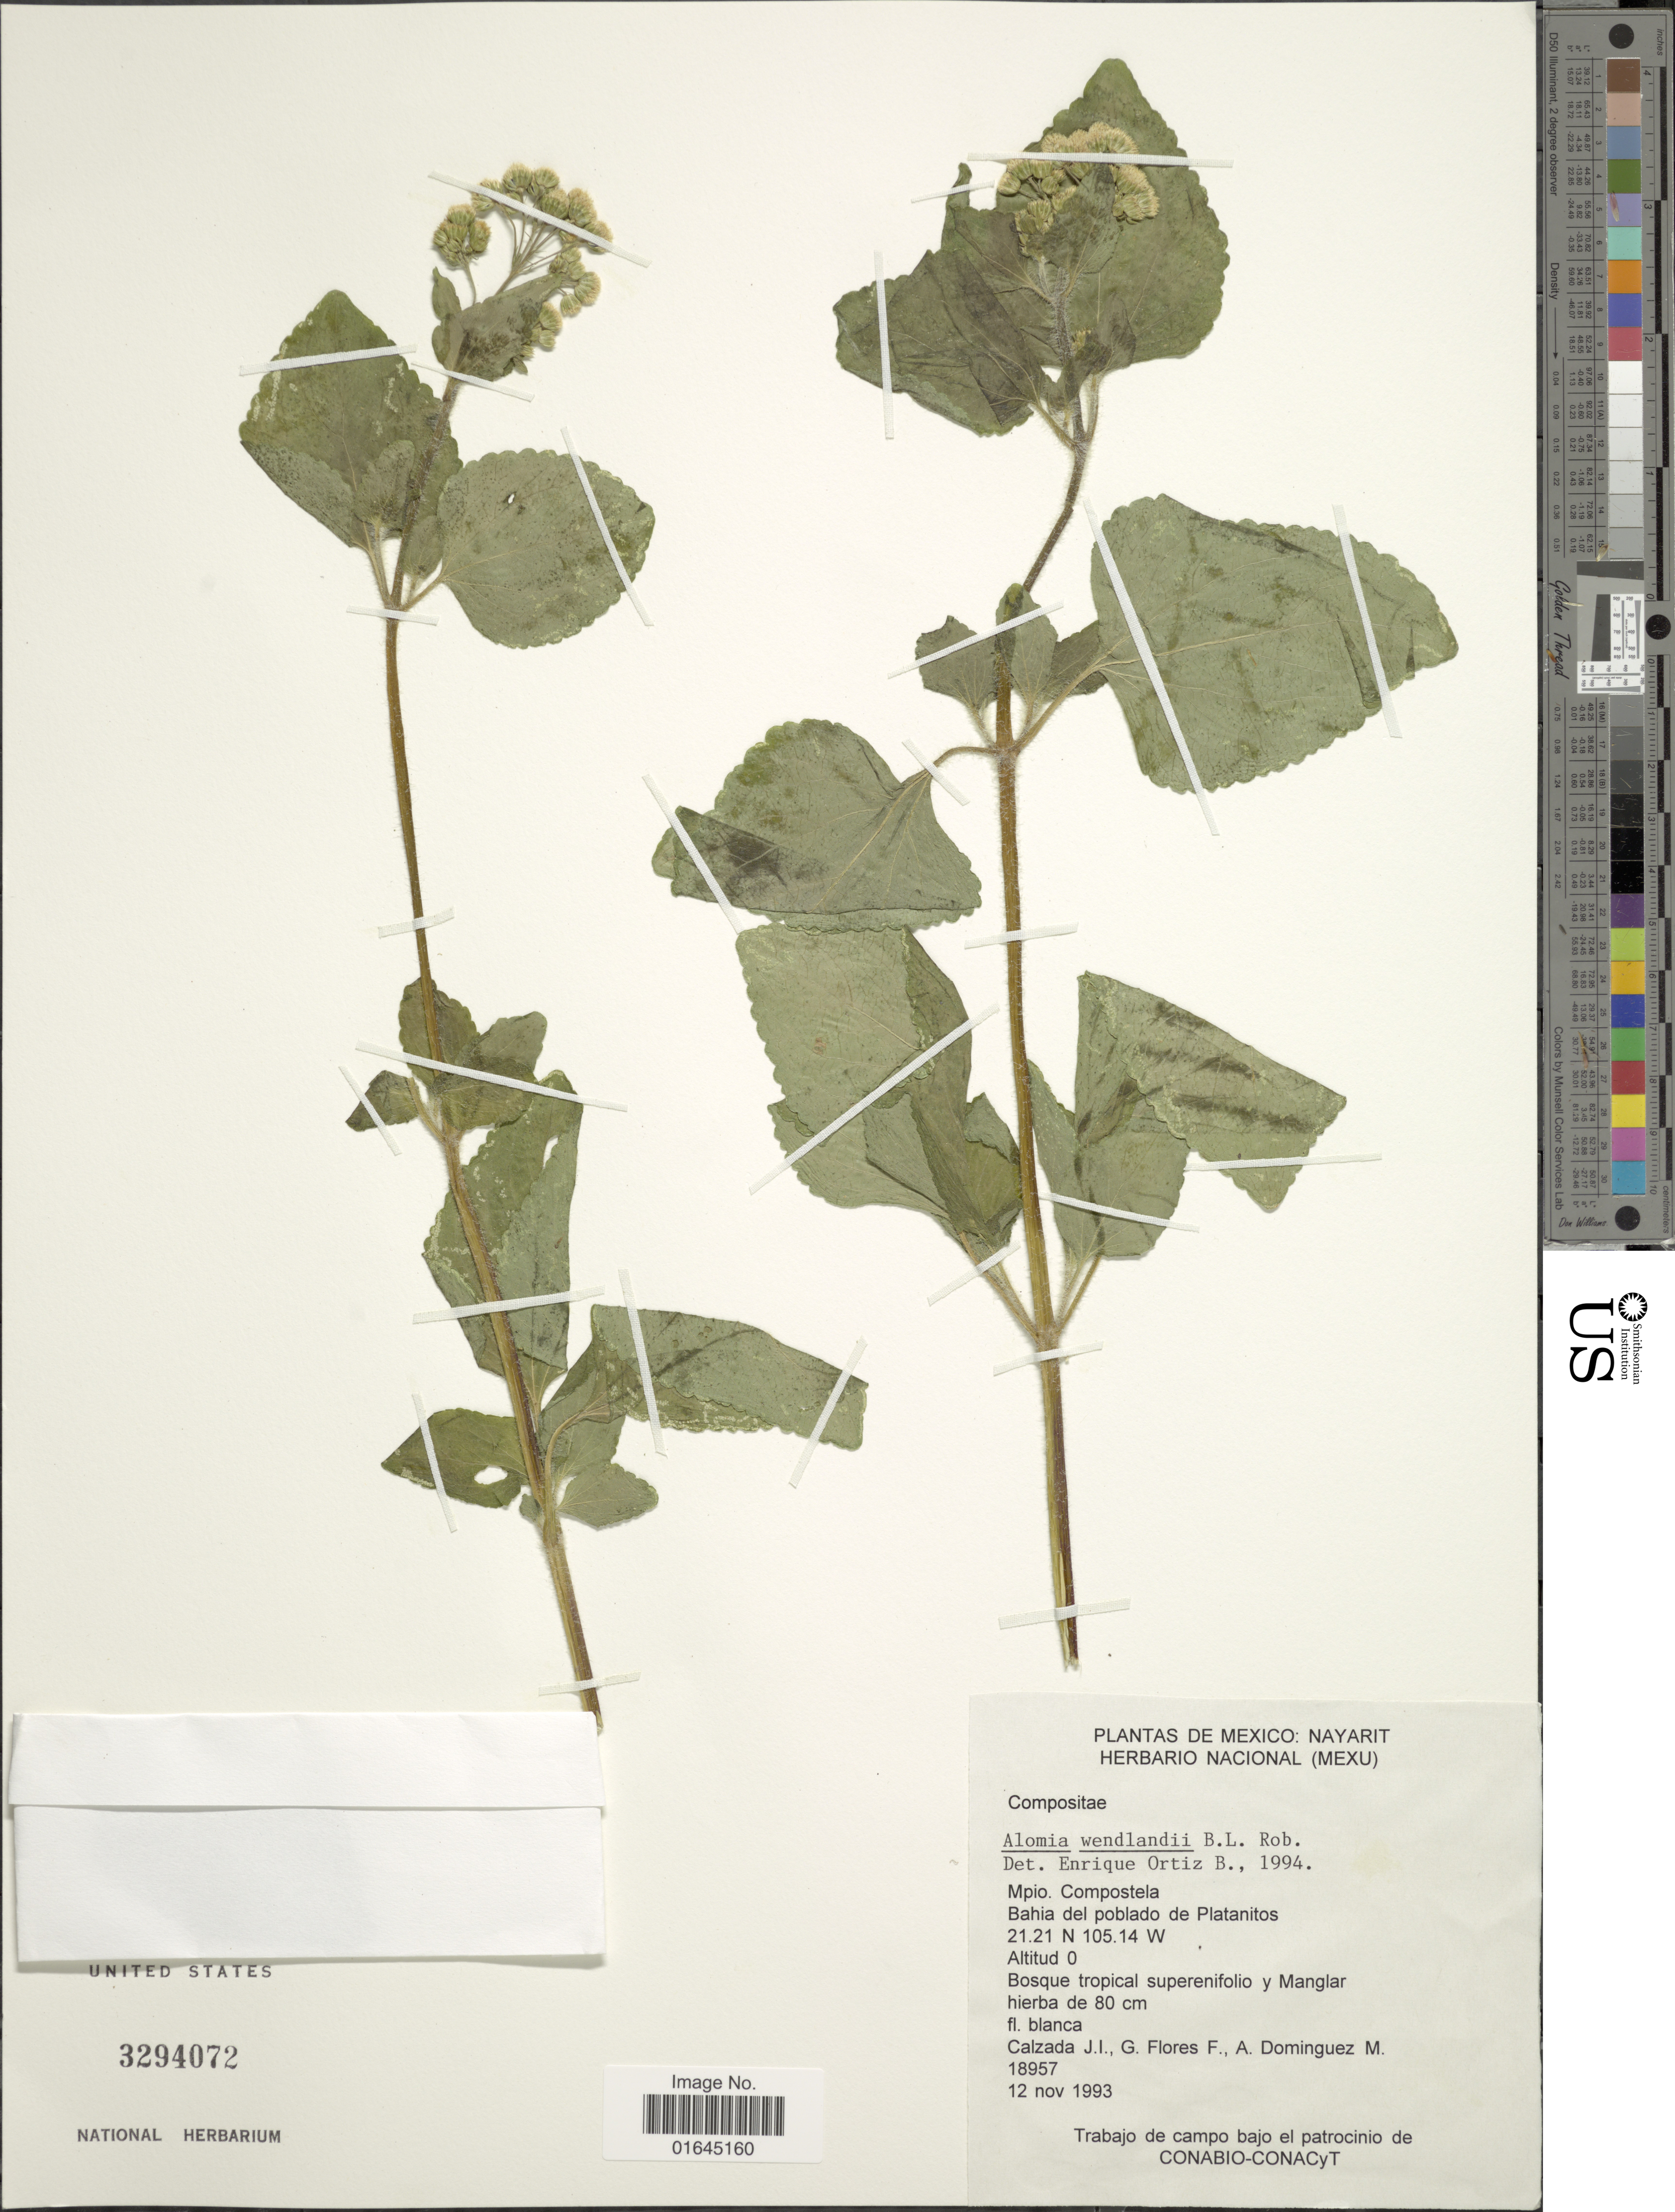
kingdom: Plantae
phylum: Tracheophyta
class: Magnoliopsida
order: Asterales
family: Asteraceae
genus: Ageratum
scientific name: Ageratum rugosum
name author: J.M. Coult.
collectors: J. Clazada, G. Flores F. & A. Dominguez M.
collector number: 18957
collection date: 1993-11-12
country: Mexico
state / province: Nayarit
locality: Mpio. Compostela, Bahia del poblado de Plantanitos.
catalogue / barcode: US 3294072